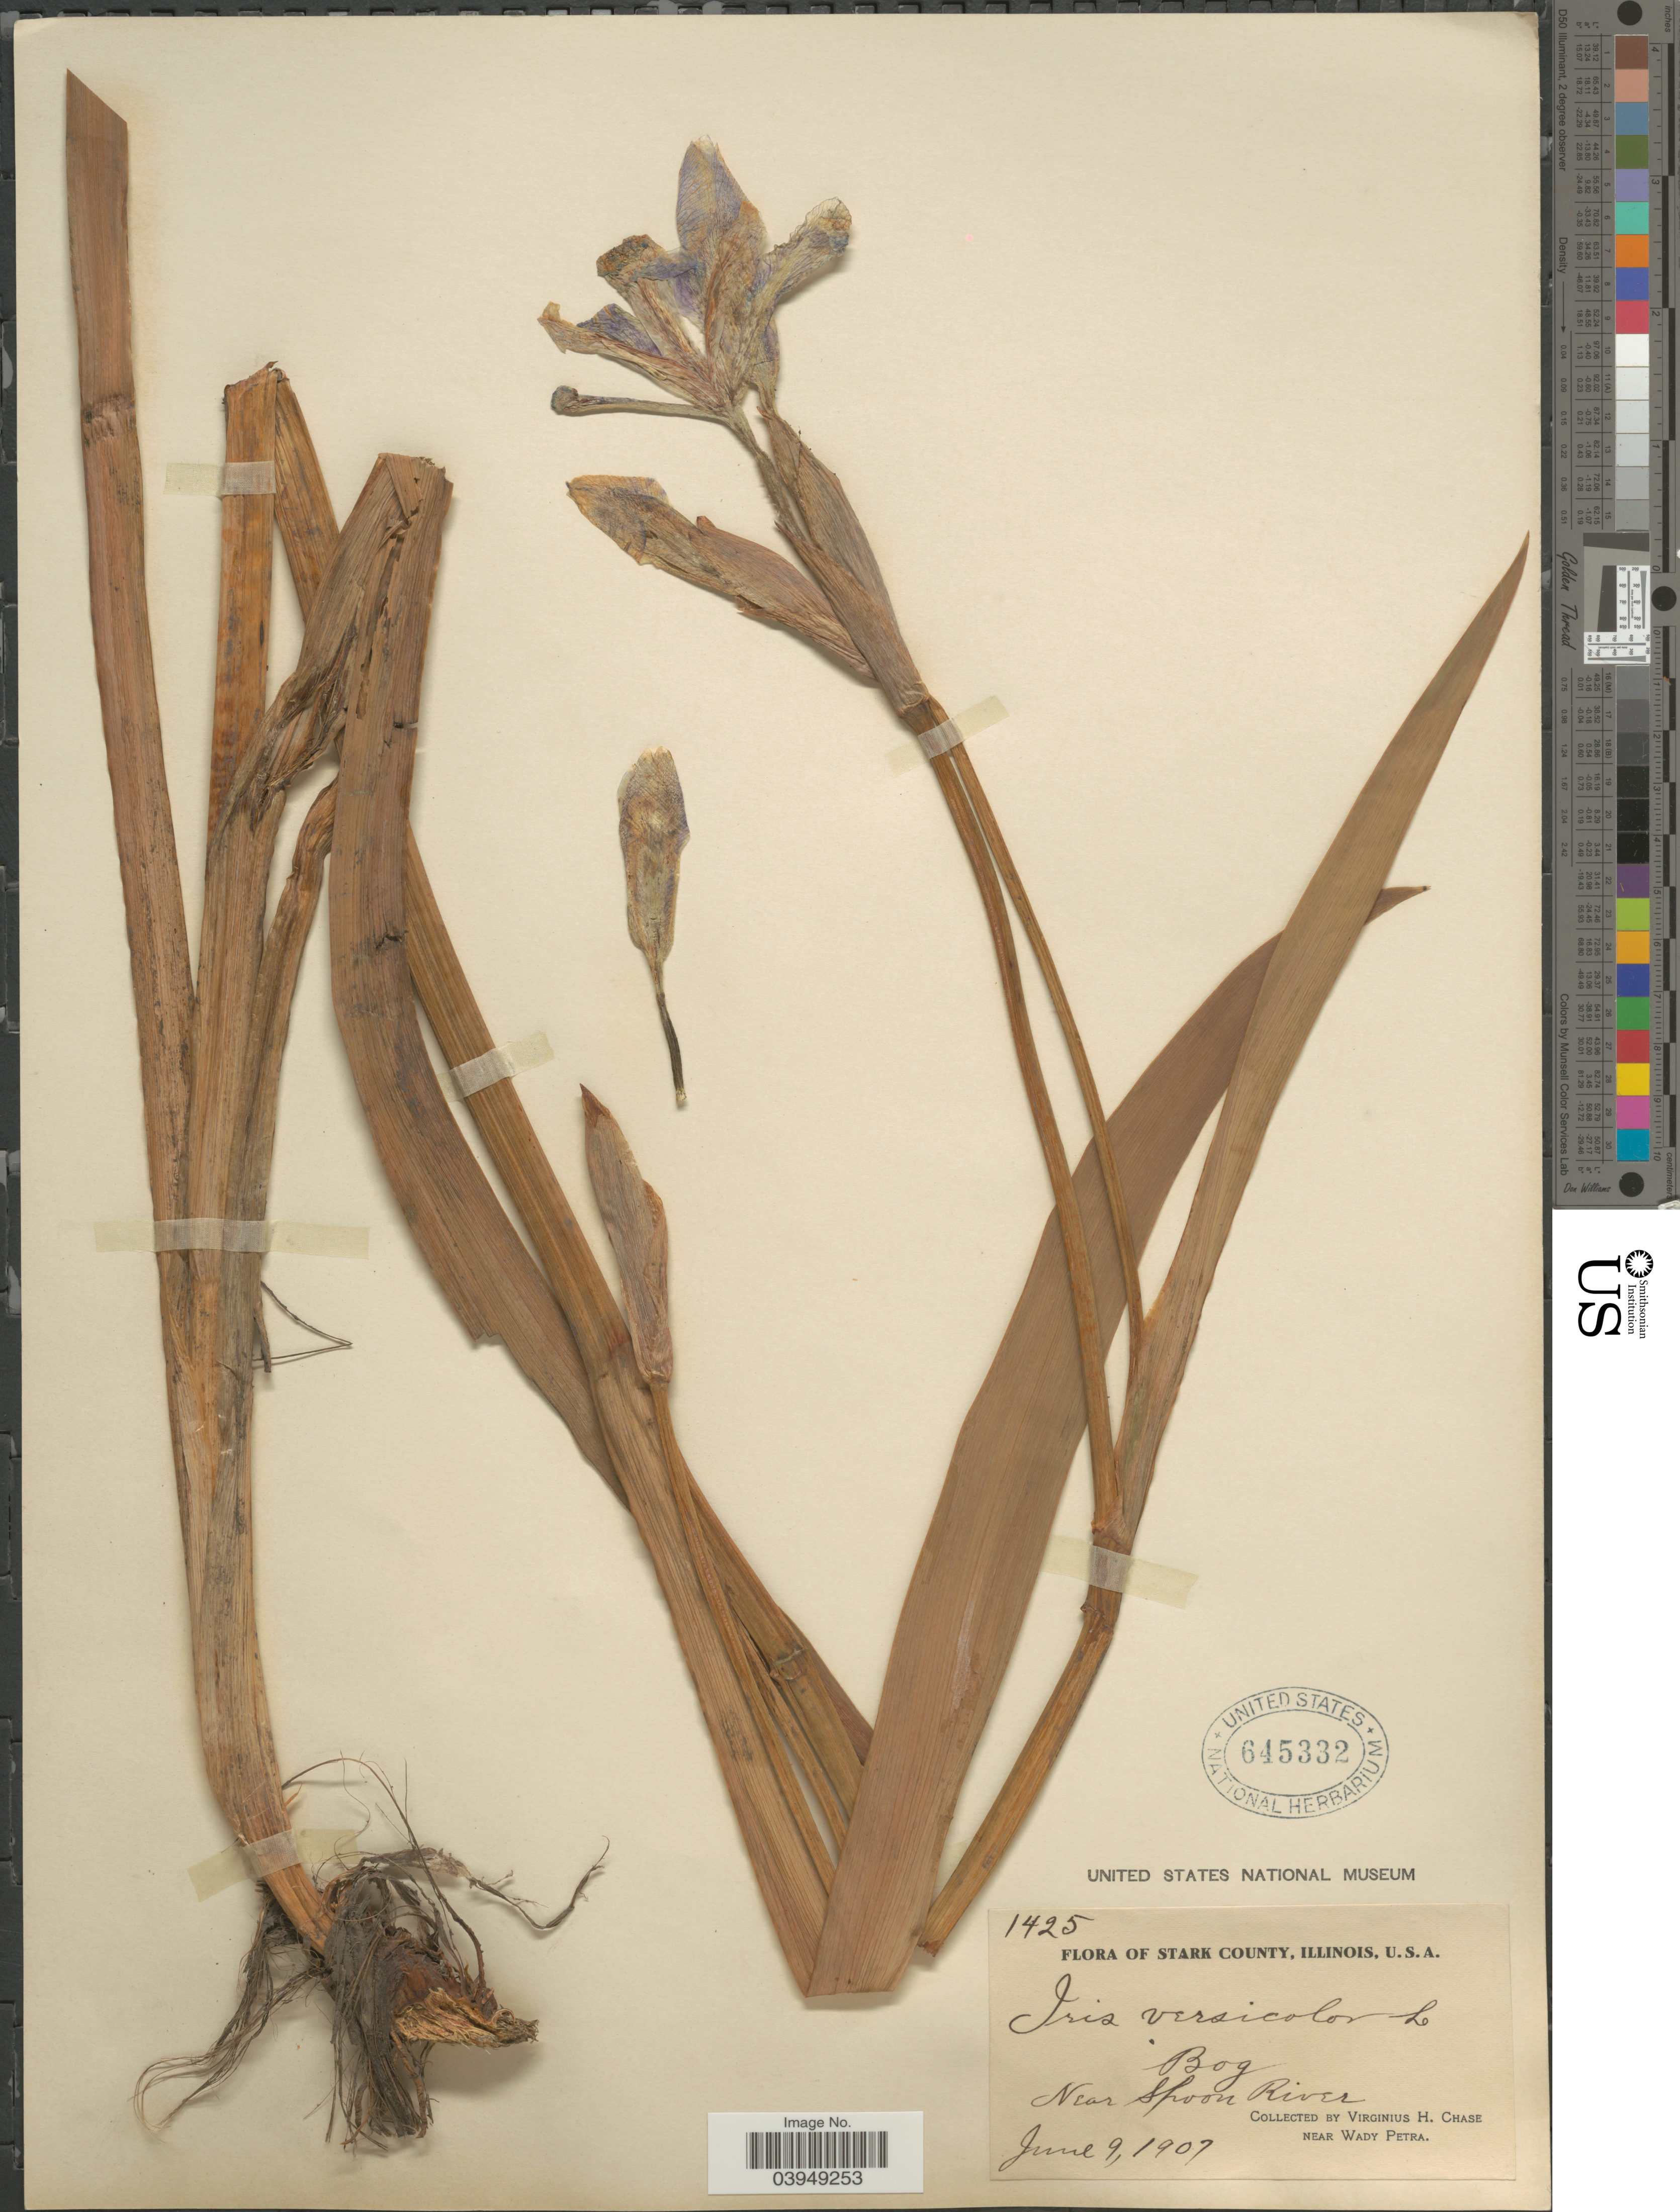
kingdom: Plantae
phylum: Tracheophyta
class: Liliopsida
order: Asparagales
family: Iridaceae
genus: Iris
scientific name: Iris versicolor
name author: L.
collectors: V. H. Chase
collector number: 1425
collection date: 1907-06-09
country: United States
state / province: Illinois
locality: Stark County. Bog. Near Spoon River. Near Wady Petra.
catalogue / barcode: US 645332